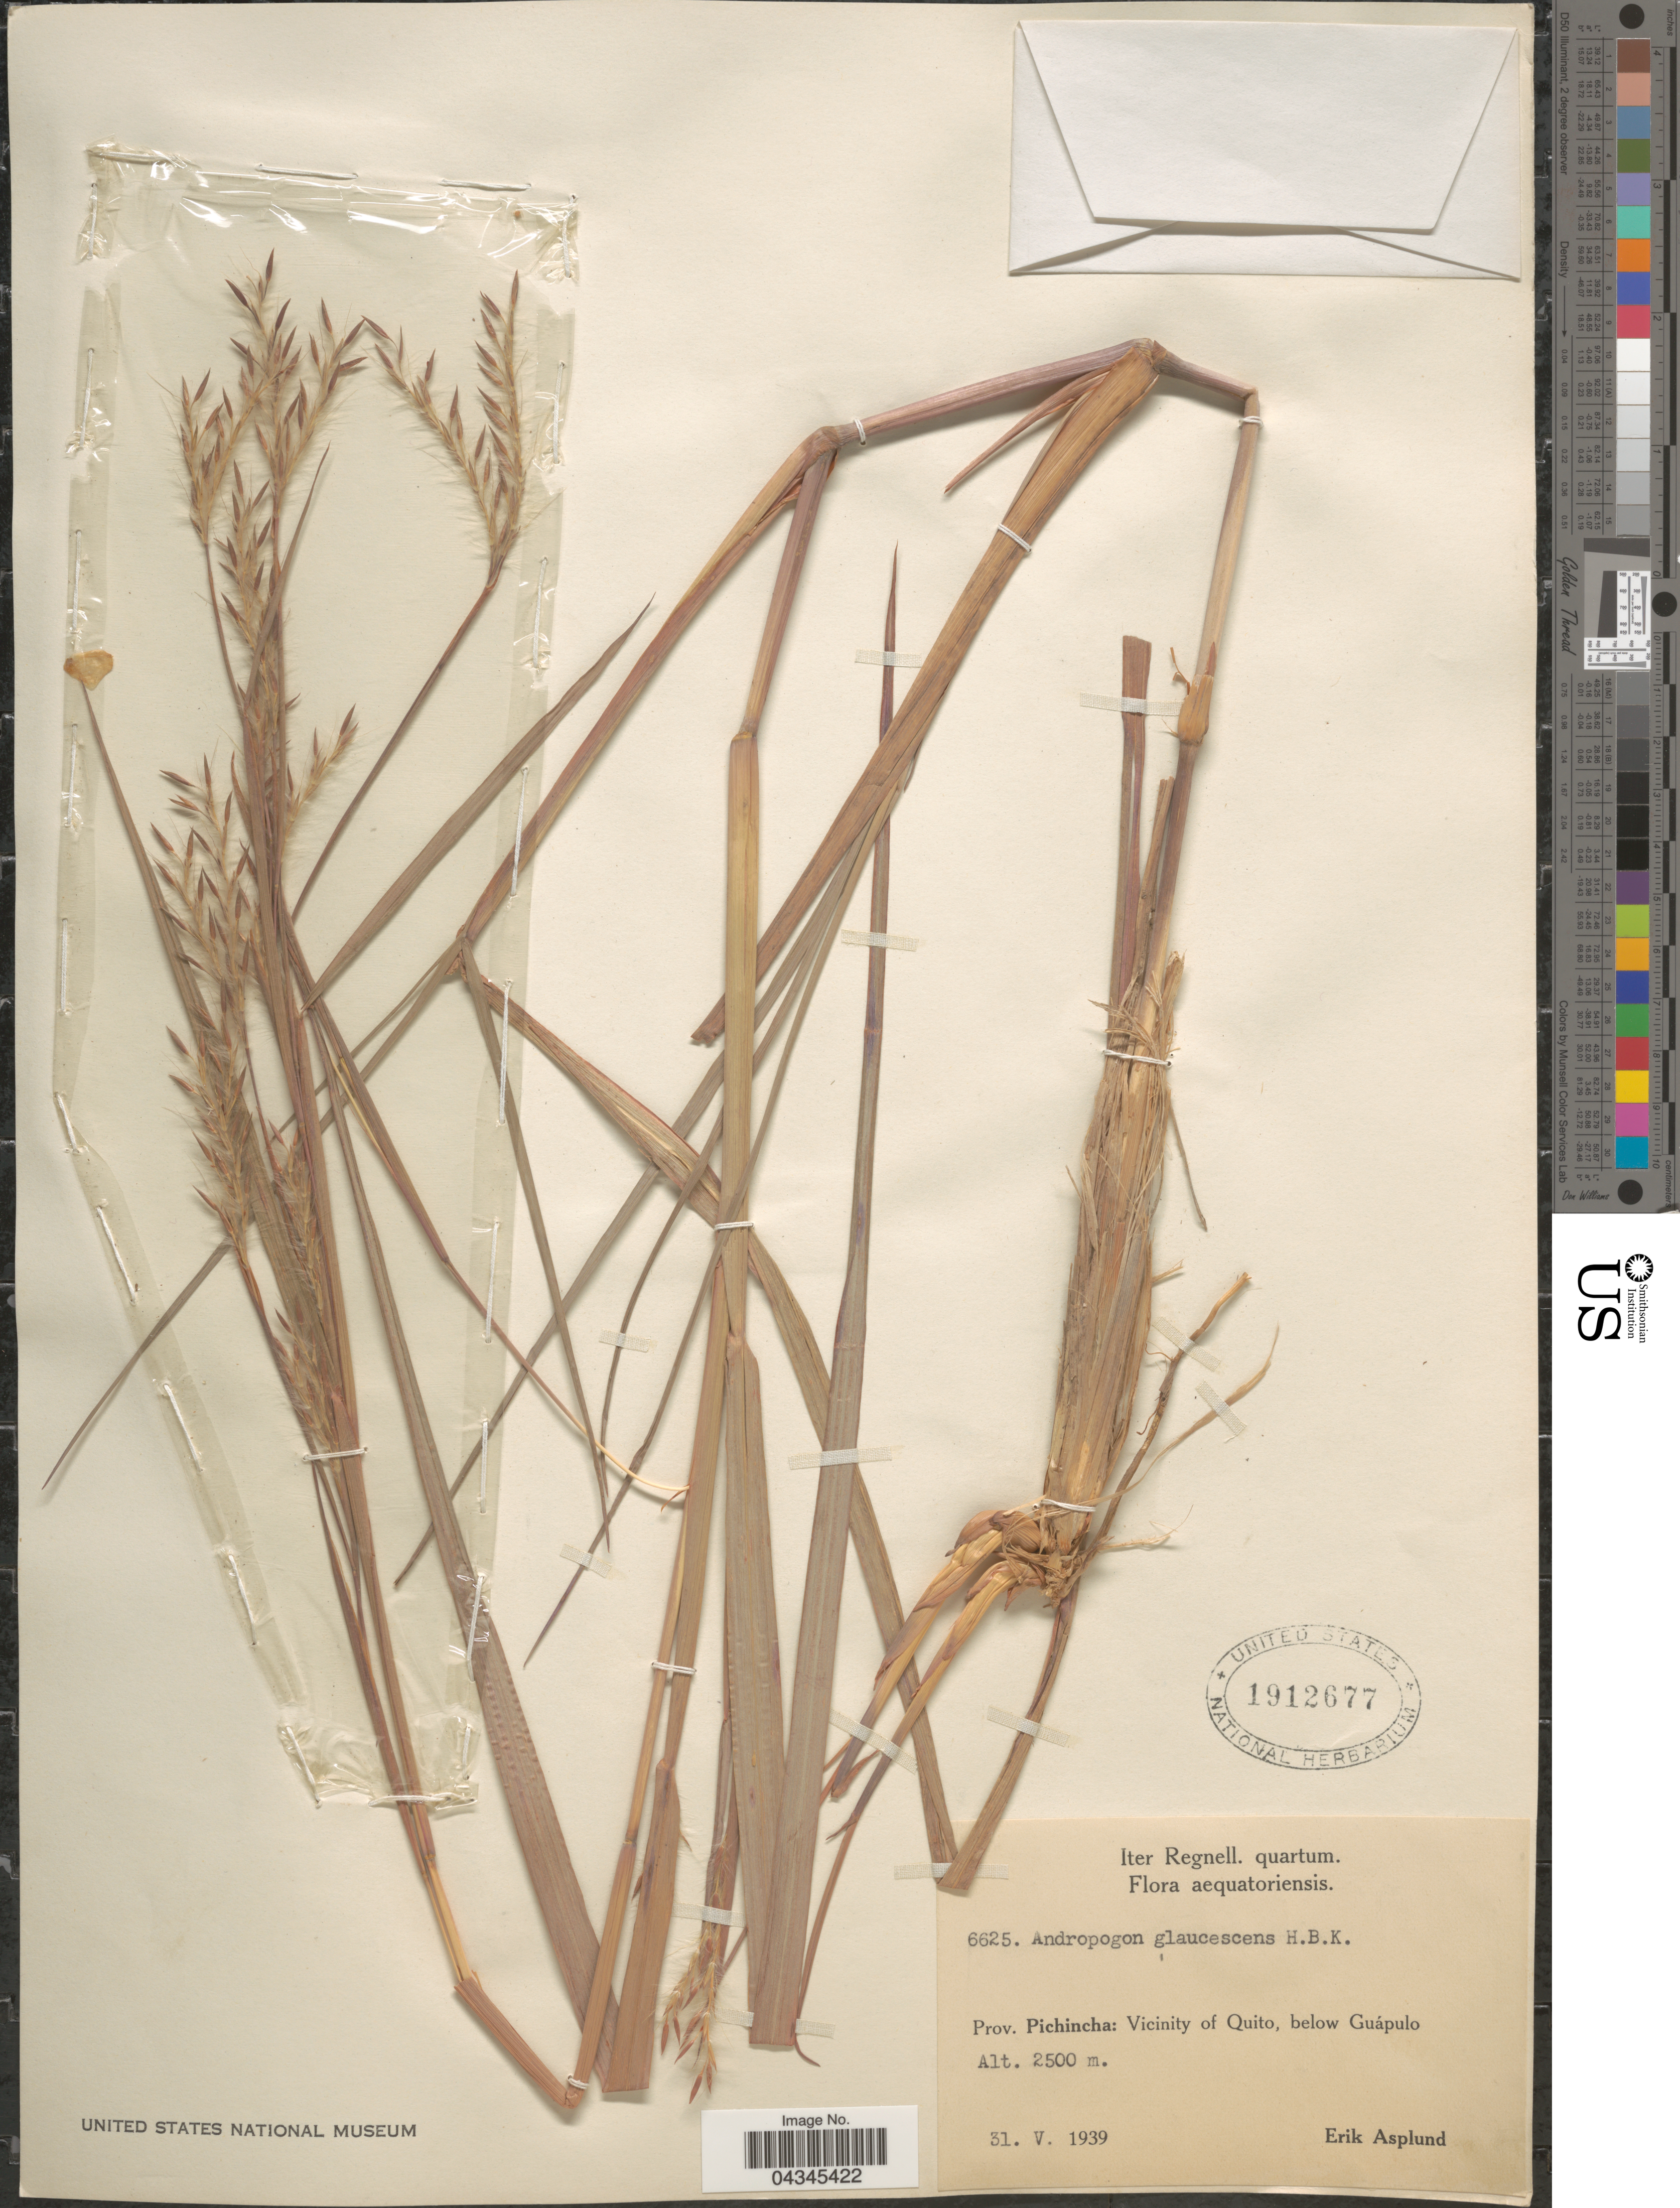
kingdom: Plantae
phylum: Tracheophyta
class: Liliopsida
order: Poales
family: Poaceae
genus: Andropogon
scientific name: Andropogon glaucescens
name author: Kunth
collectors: E. Asplund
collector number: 6625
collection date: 1939-05-31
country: Ecuador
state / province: Pichincha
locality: Iter Regnell. quartum. Vicinity of Quito, below Guápulo.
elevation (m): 2500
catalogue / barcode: US 1912677